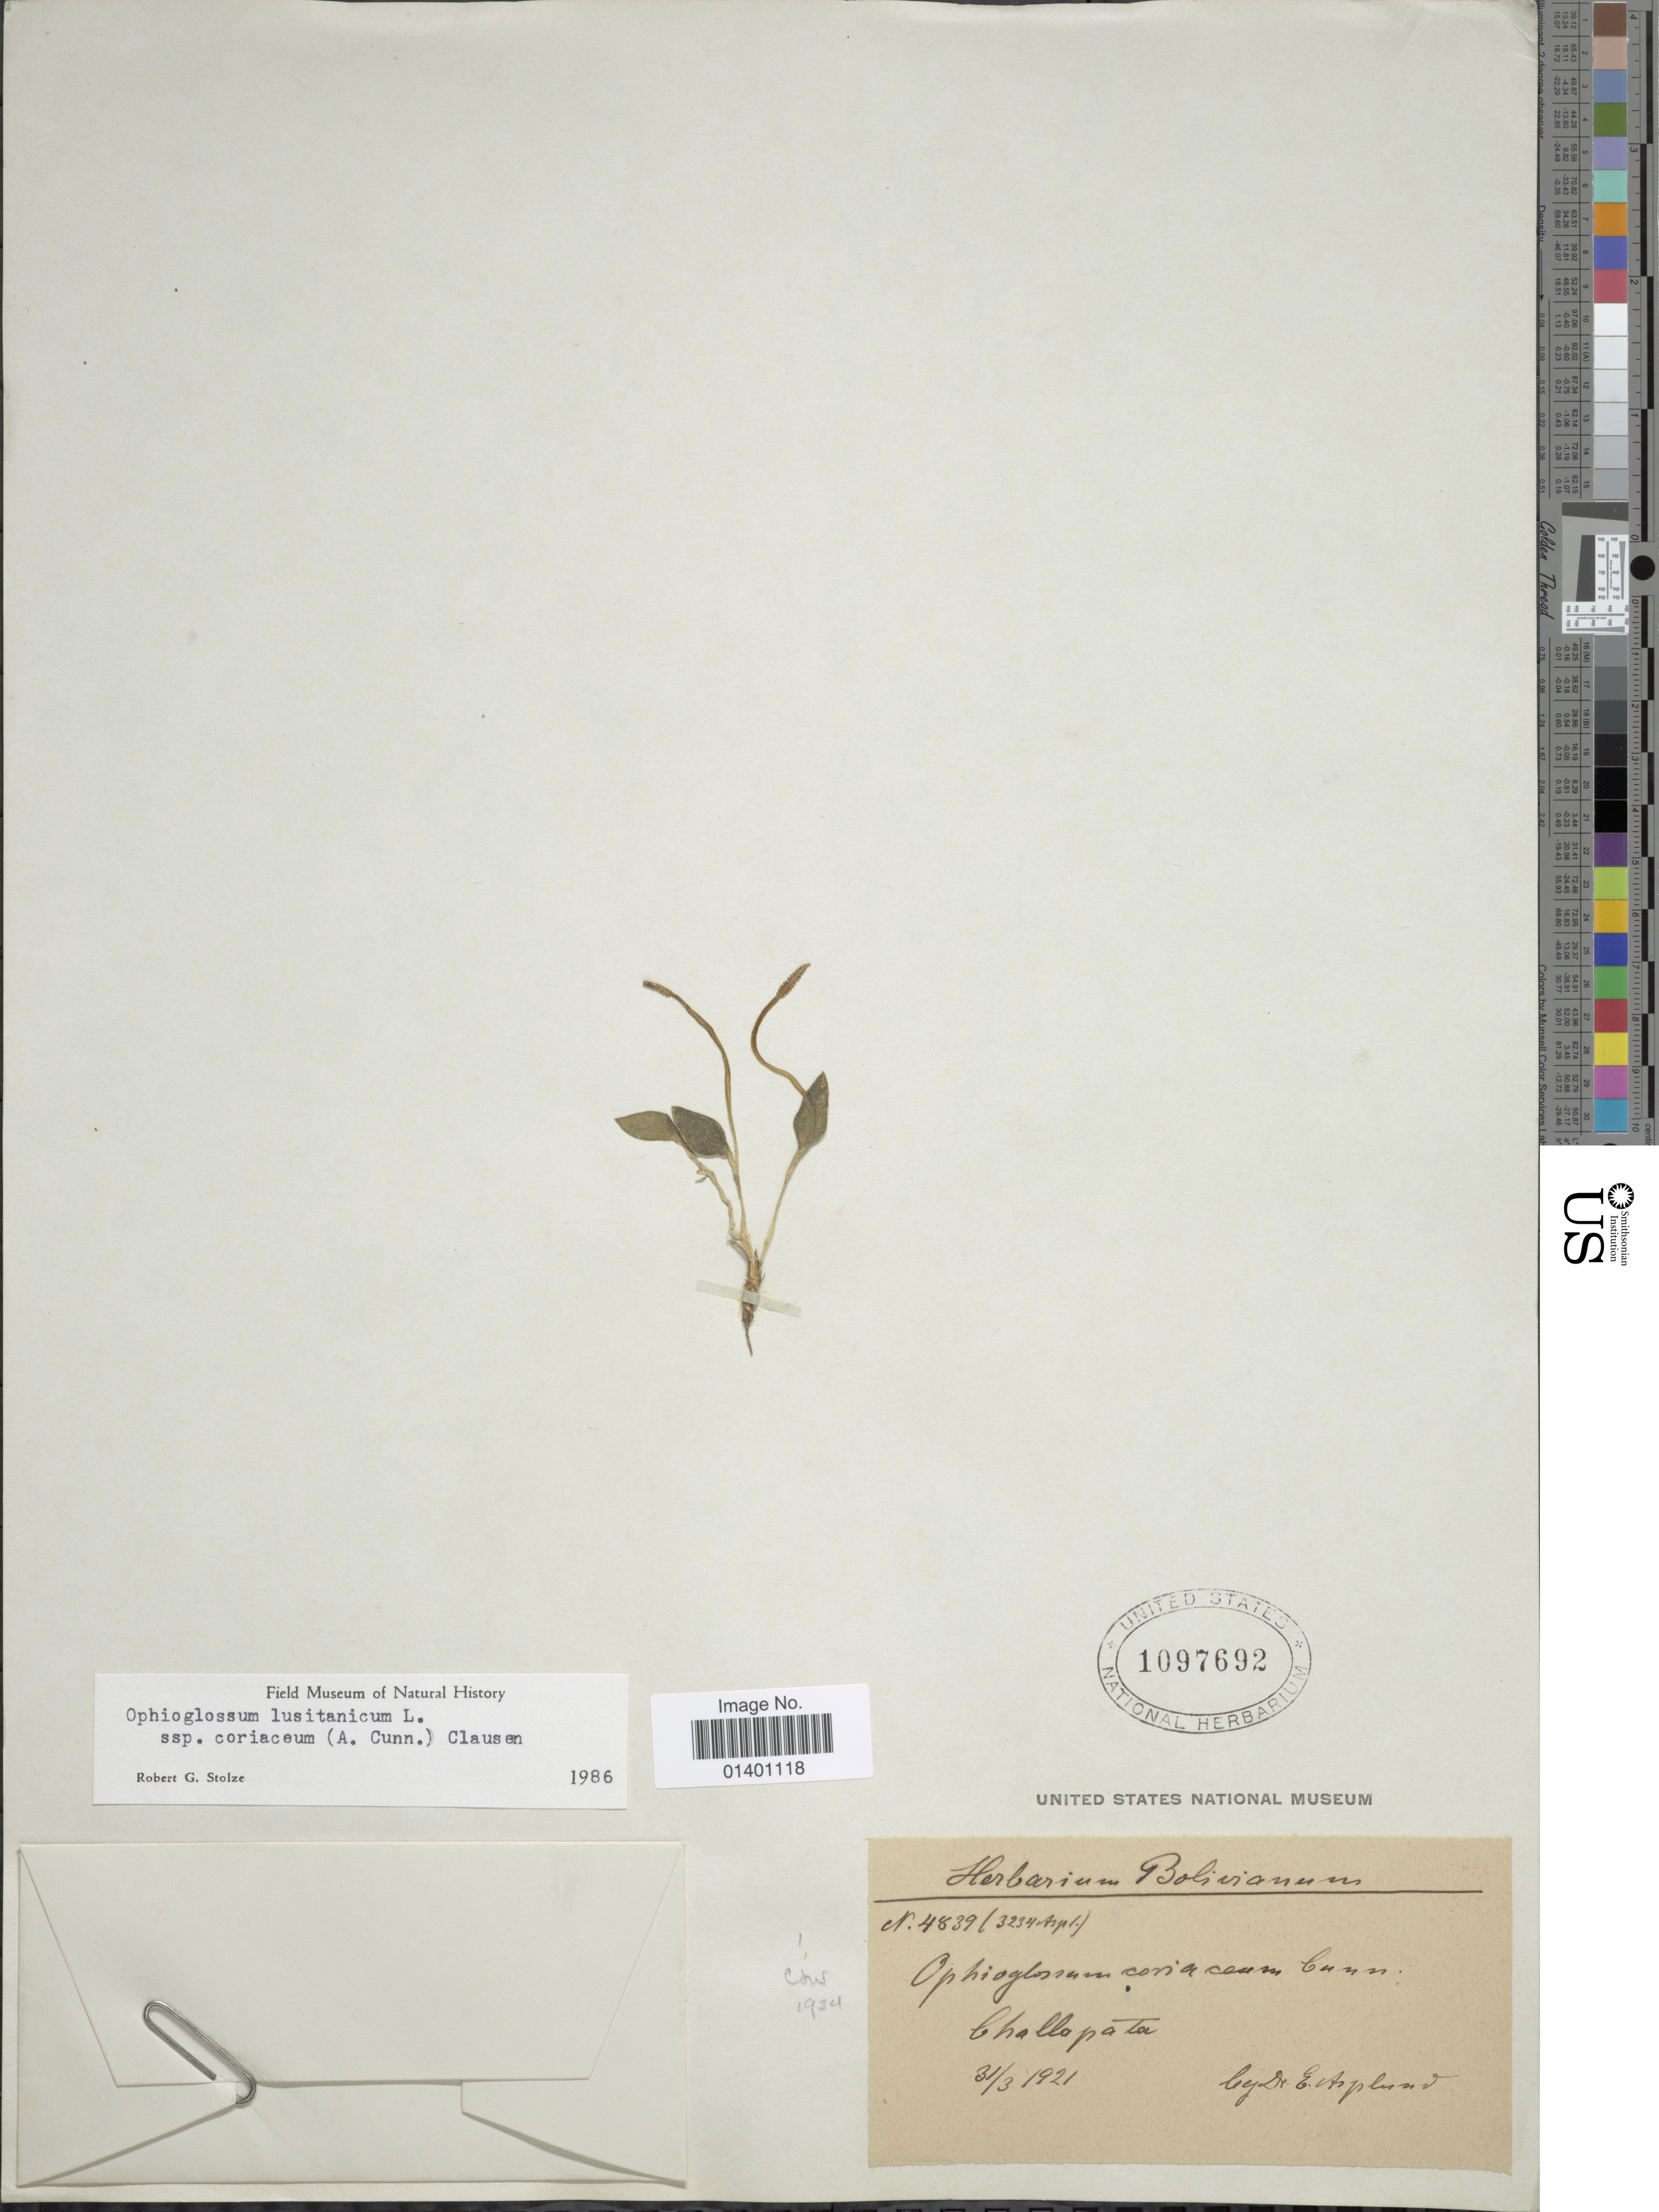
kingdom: Plantae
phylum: Tracheophyta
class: Polypodiopsida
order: Ophioglossales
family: Ophioglossaceae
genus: Ophioglossum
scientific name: Ophioglossum coriaceum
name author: A. Cunn.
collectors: E. Asplund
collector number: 4839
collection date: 1921-03-31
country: Bolivia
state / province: Oruro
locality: Challapata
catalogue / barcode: US 1097692